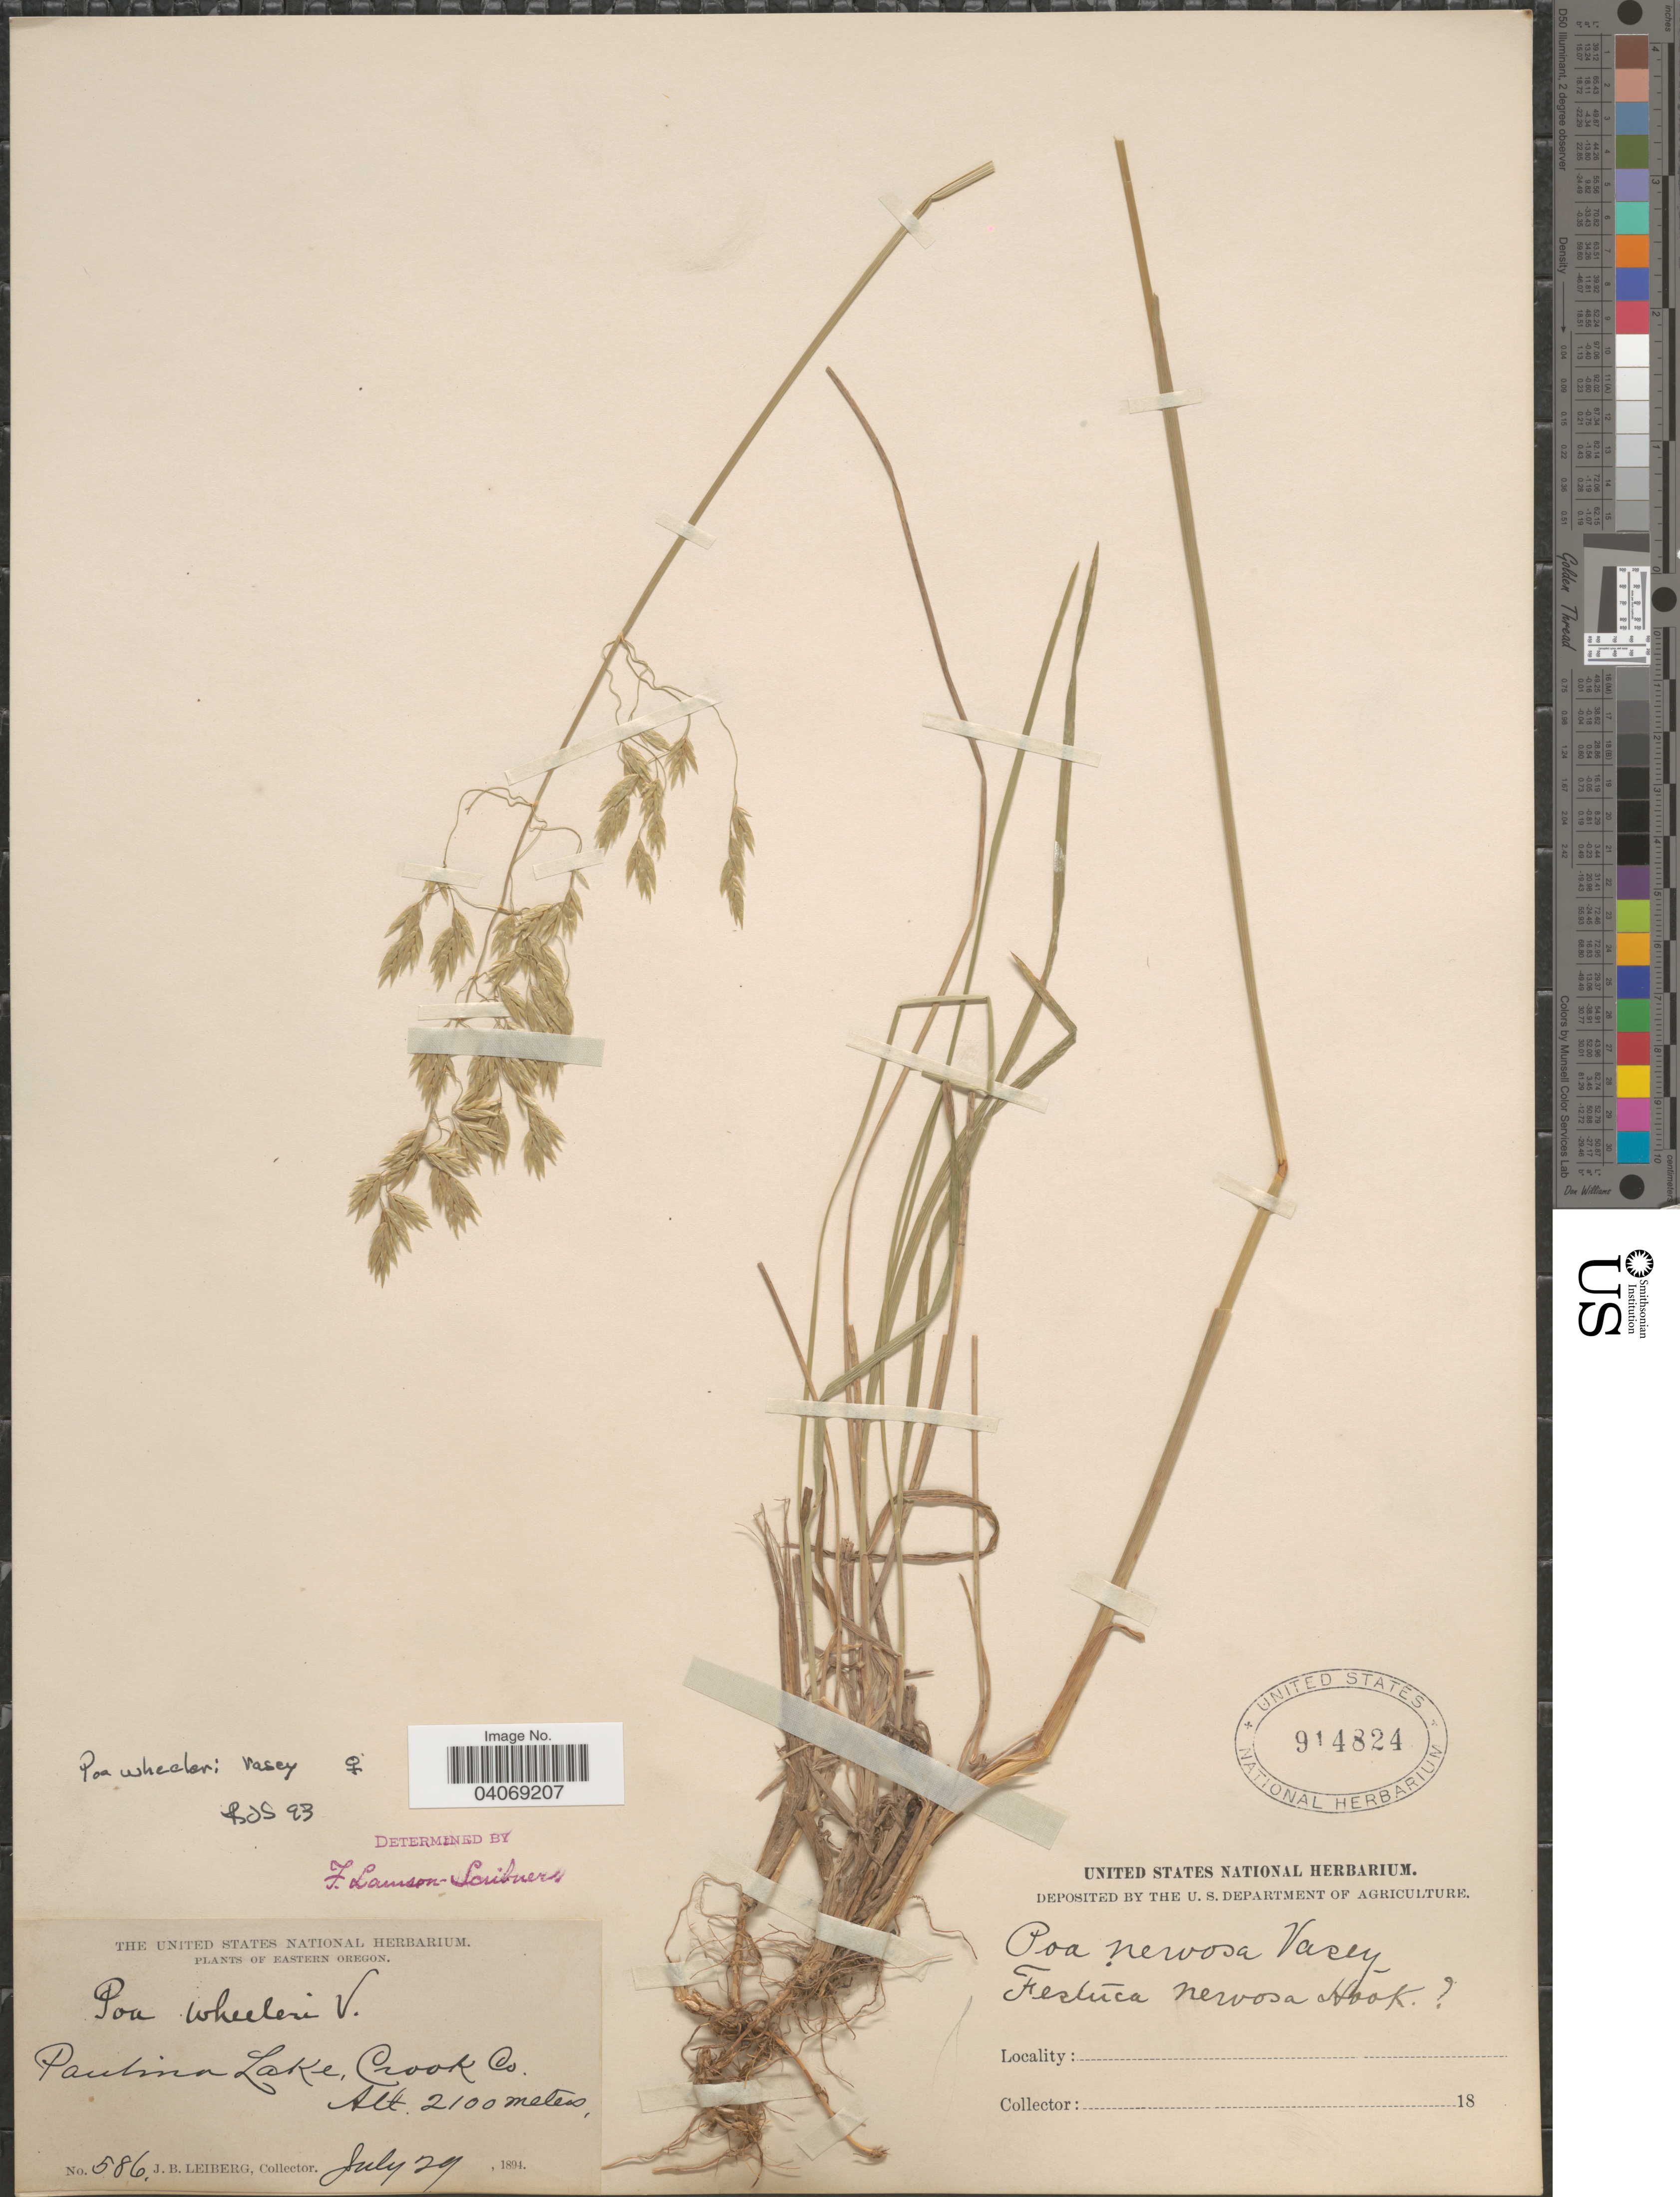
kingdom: Plantae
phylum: Tracheophyta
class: Liliopsida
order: Poales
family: Poaceae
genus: Poa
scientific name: Poa wheeleri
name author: Vasey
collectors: J. B. Leiberg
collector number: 586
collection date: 1894-07-29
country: United States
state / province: Oregon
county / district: Deschutes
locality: Eastern Oregon. Paulina Lake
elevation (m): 2100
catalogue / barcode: US 914824